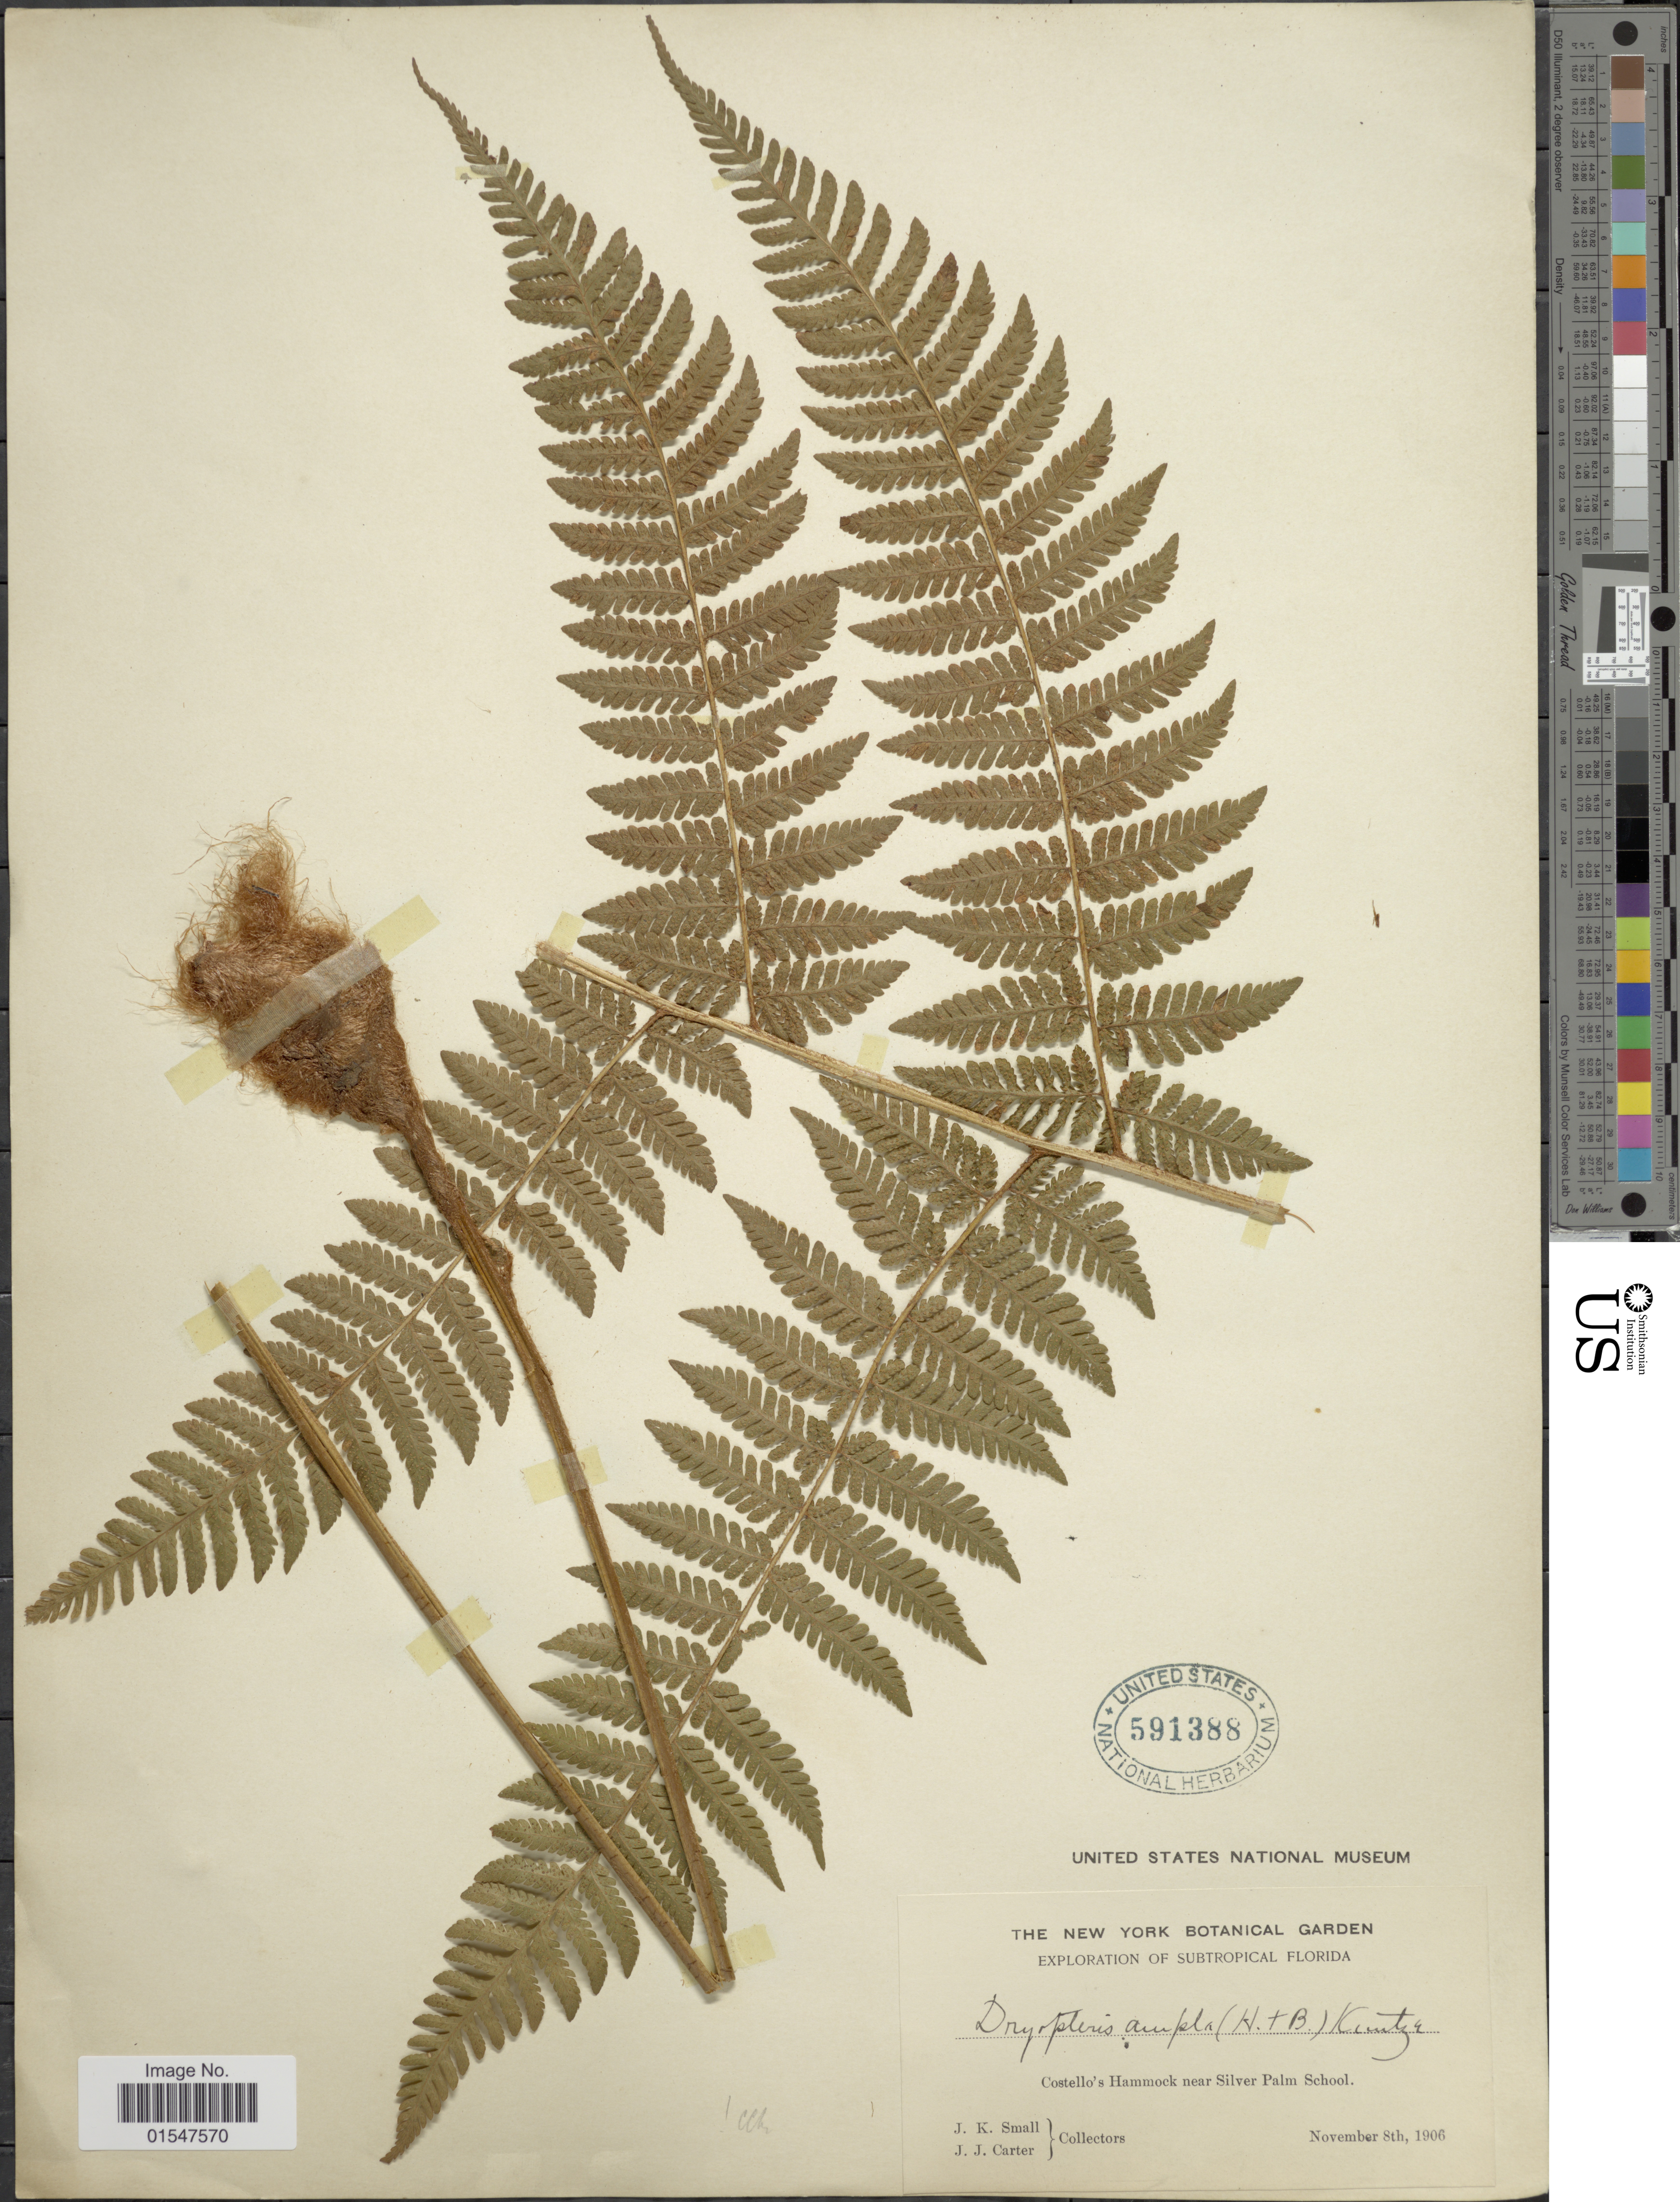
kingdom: Plantae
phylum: Tracheophyta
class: Polypodiopsida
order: Polypodiales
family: Dryopteridaceae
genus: Ctenitis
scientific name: Ctenitis sloanei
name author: (Poepp. ex Spreng.) C.V. Morton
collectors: J. K. Small & J. Carter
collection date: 1906-11-08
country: United States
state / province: Florida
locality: Subtropical Florida, Costello's Hammock near Silver Palm School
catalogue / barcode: US 591388